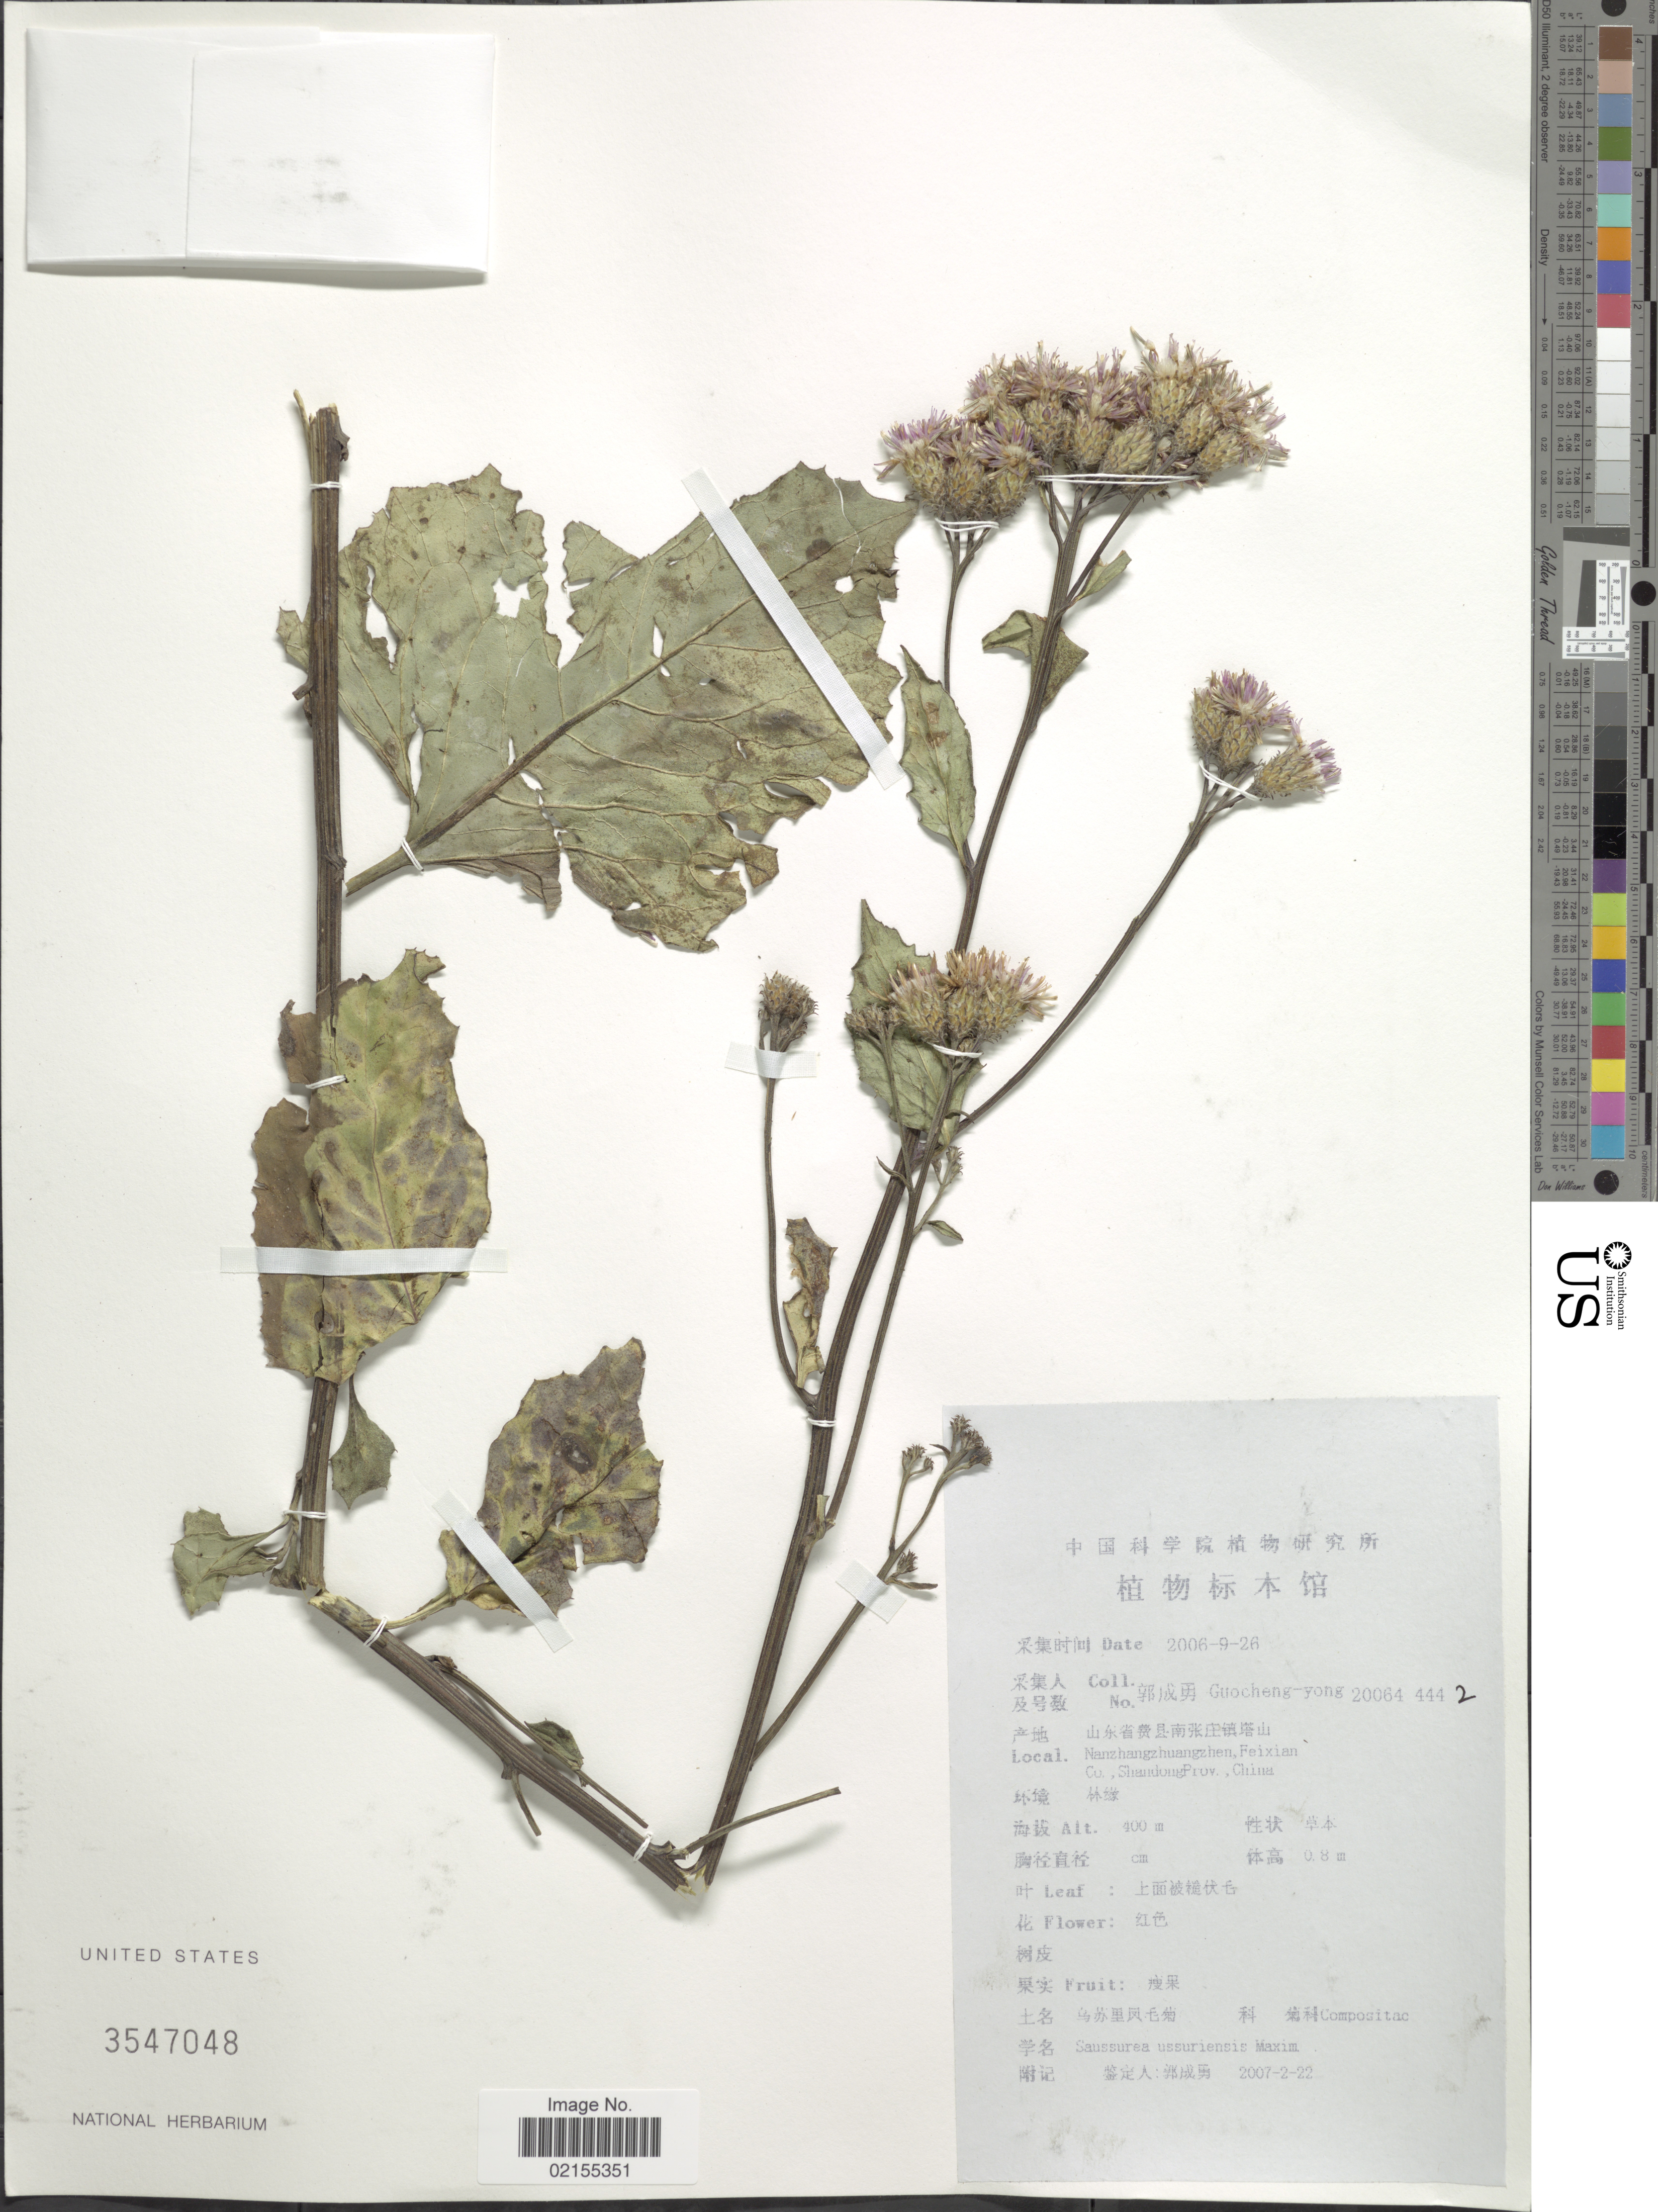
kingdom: Plantae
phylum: Tracheophyta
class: Magnoliopsida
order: Asterales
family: Asteraceae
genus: Saussurea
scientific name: Saussurea ussuriensis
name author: Maxim.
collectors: Guo cheng-yong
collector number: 20064/4442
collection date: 2006-09-26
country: China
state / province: Shandong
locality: Nanzhangzhuangzhen, Feixian Co.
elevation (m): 400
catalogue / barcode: US 3547048